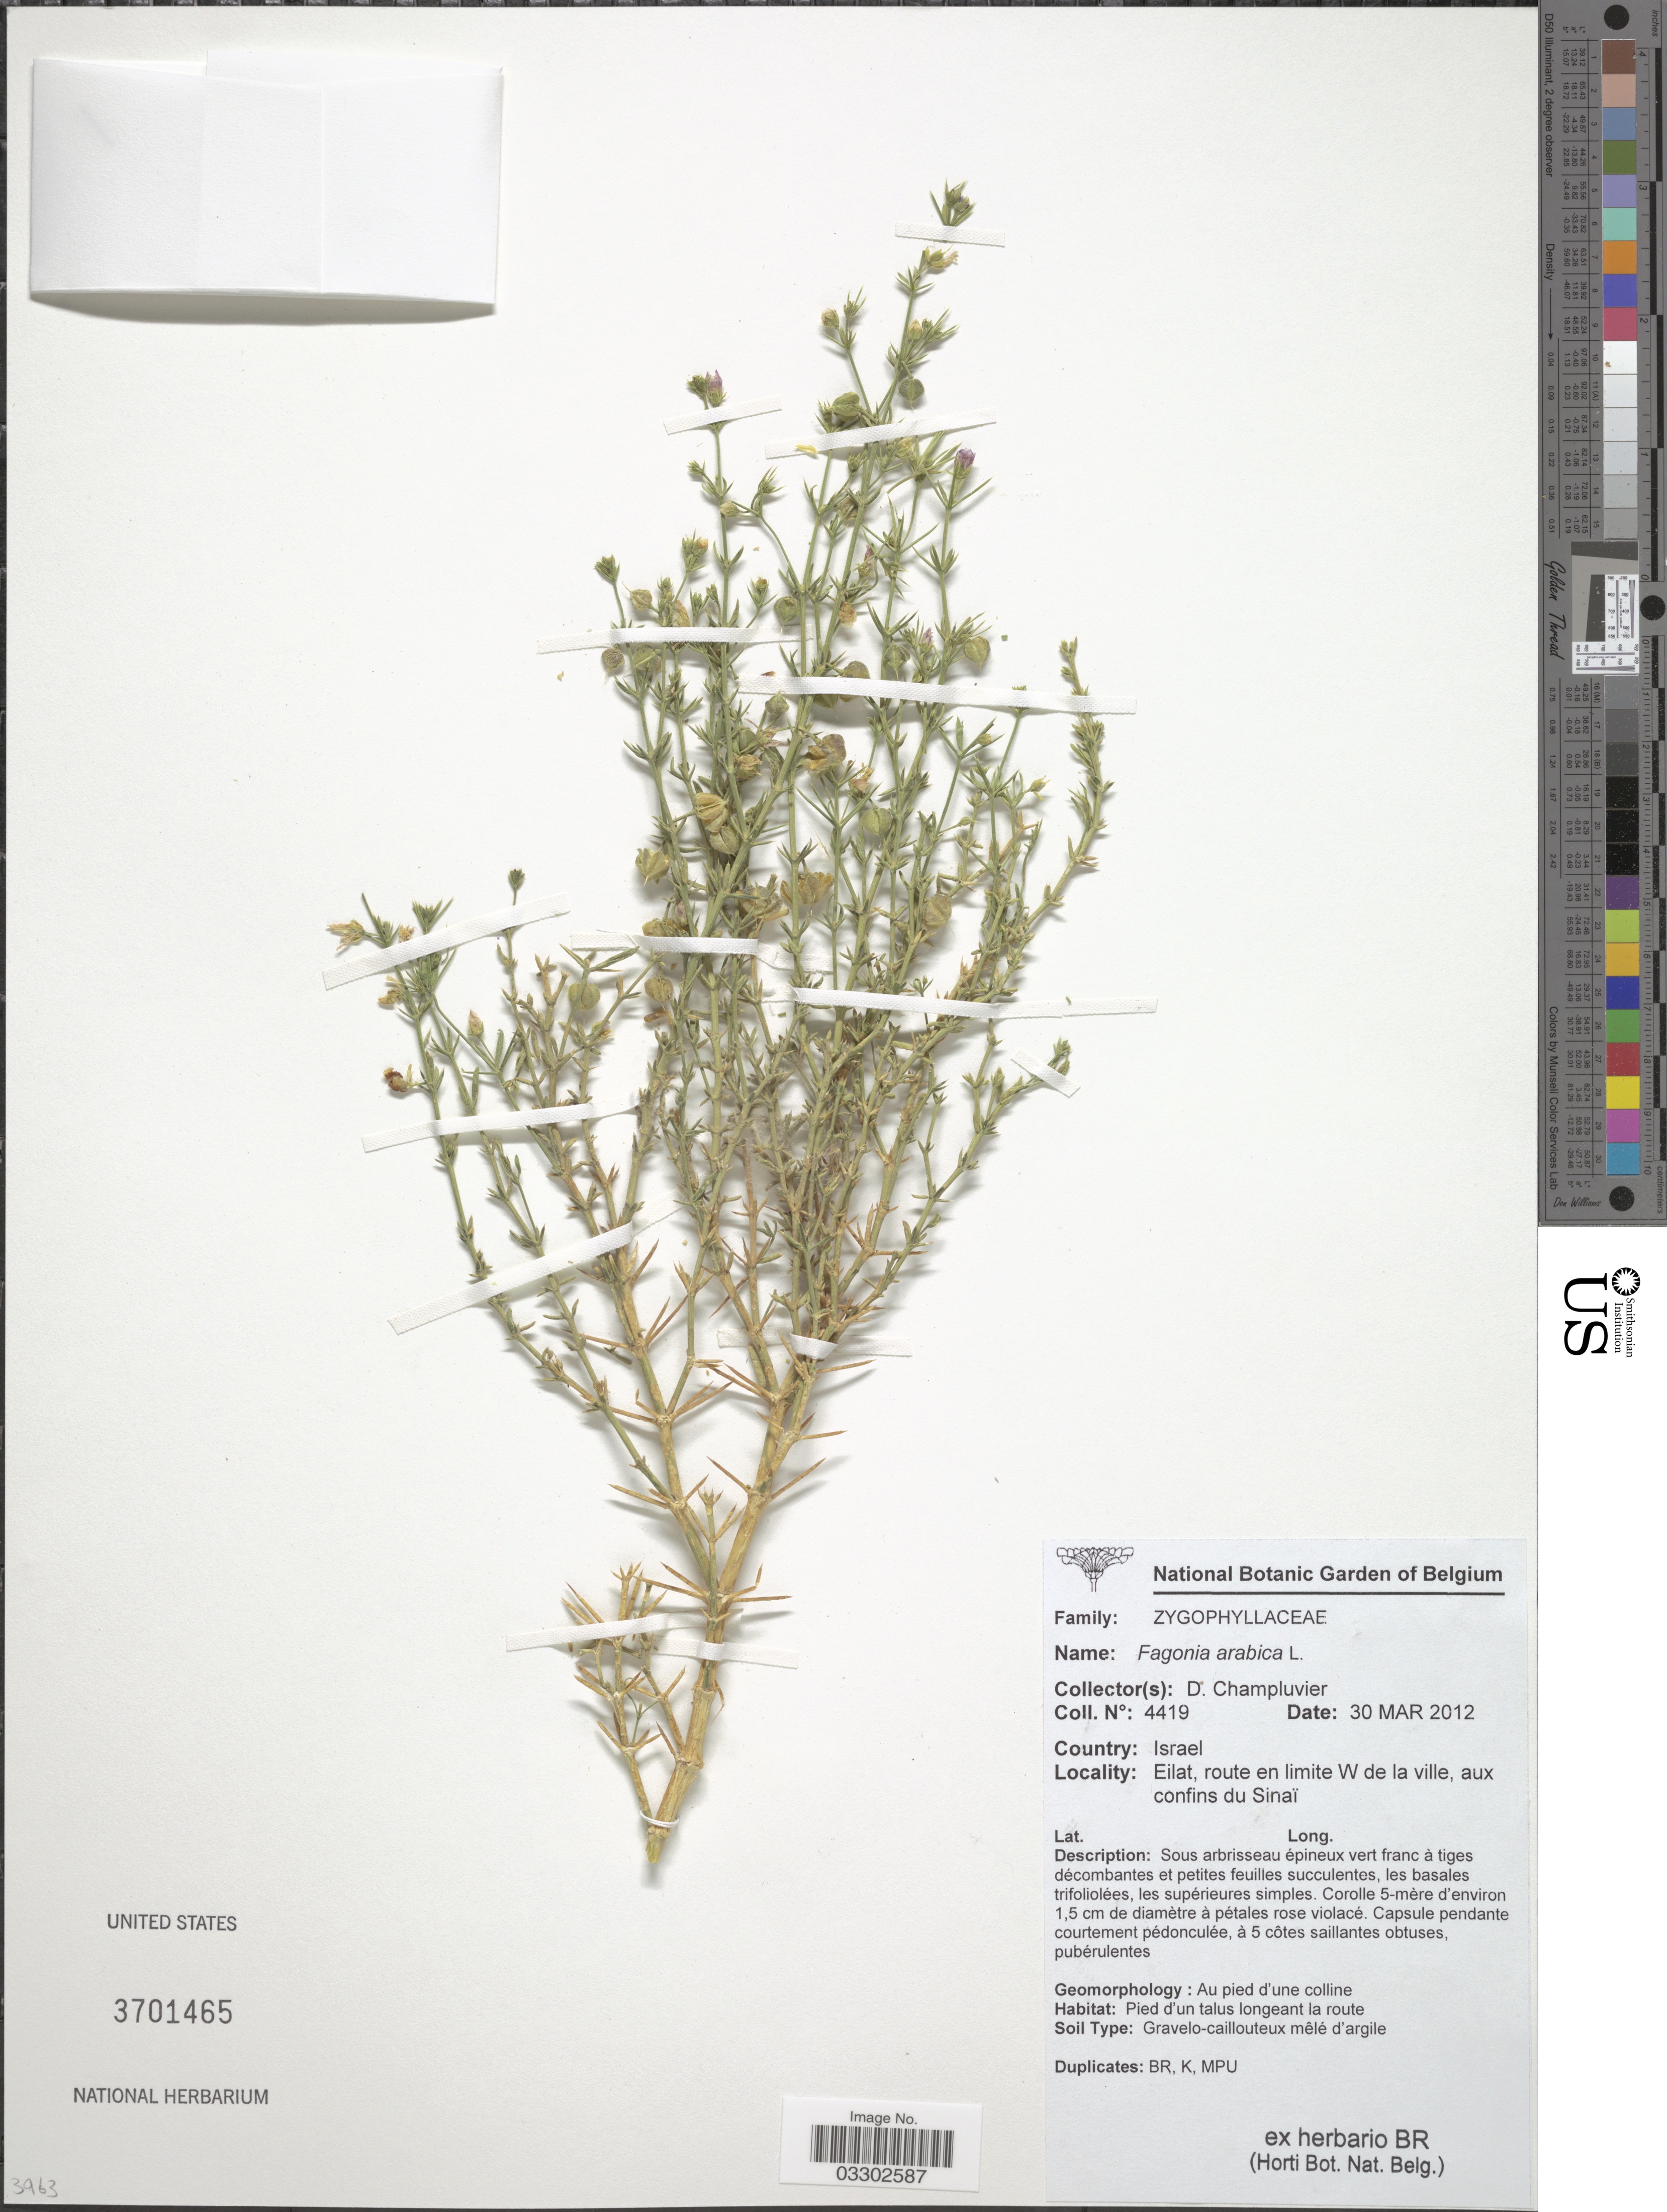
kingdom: Plantae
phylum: Tracheophyta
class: Magnoliopsida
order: Zygophyllales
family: Zygophyllaceae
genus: Fagonia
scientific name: Fagonia arabica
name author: L.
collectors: D. Champluvier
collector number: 4419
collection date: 2012-03-30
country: Israel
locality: Eilat, route en limite W de la ville, aux confins du Sinaï.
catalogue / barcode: US 3701465